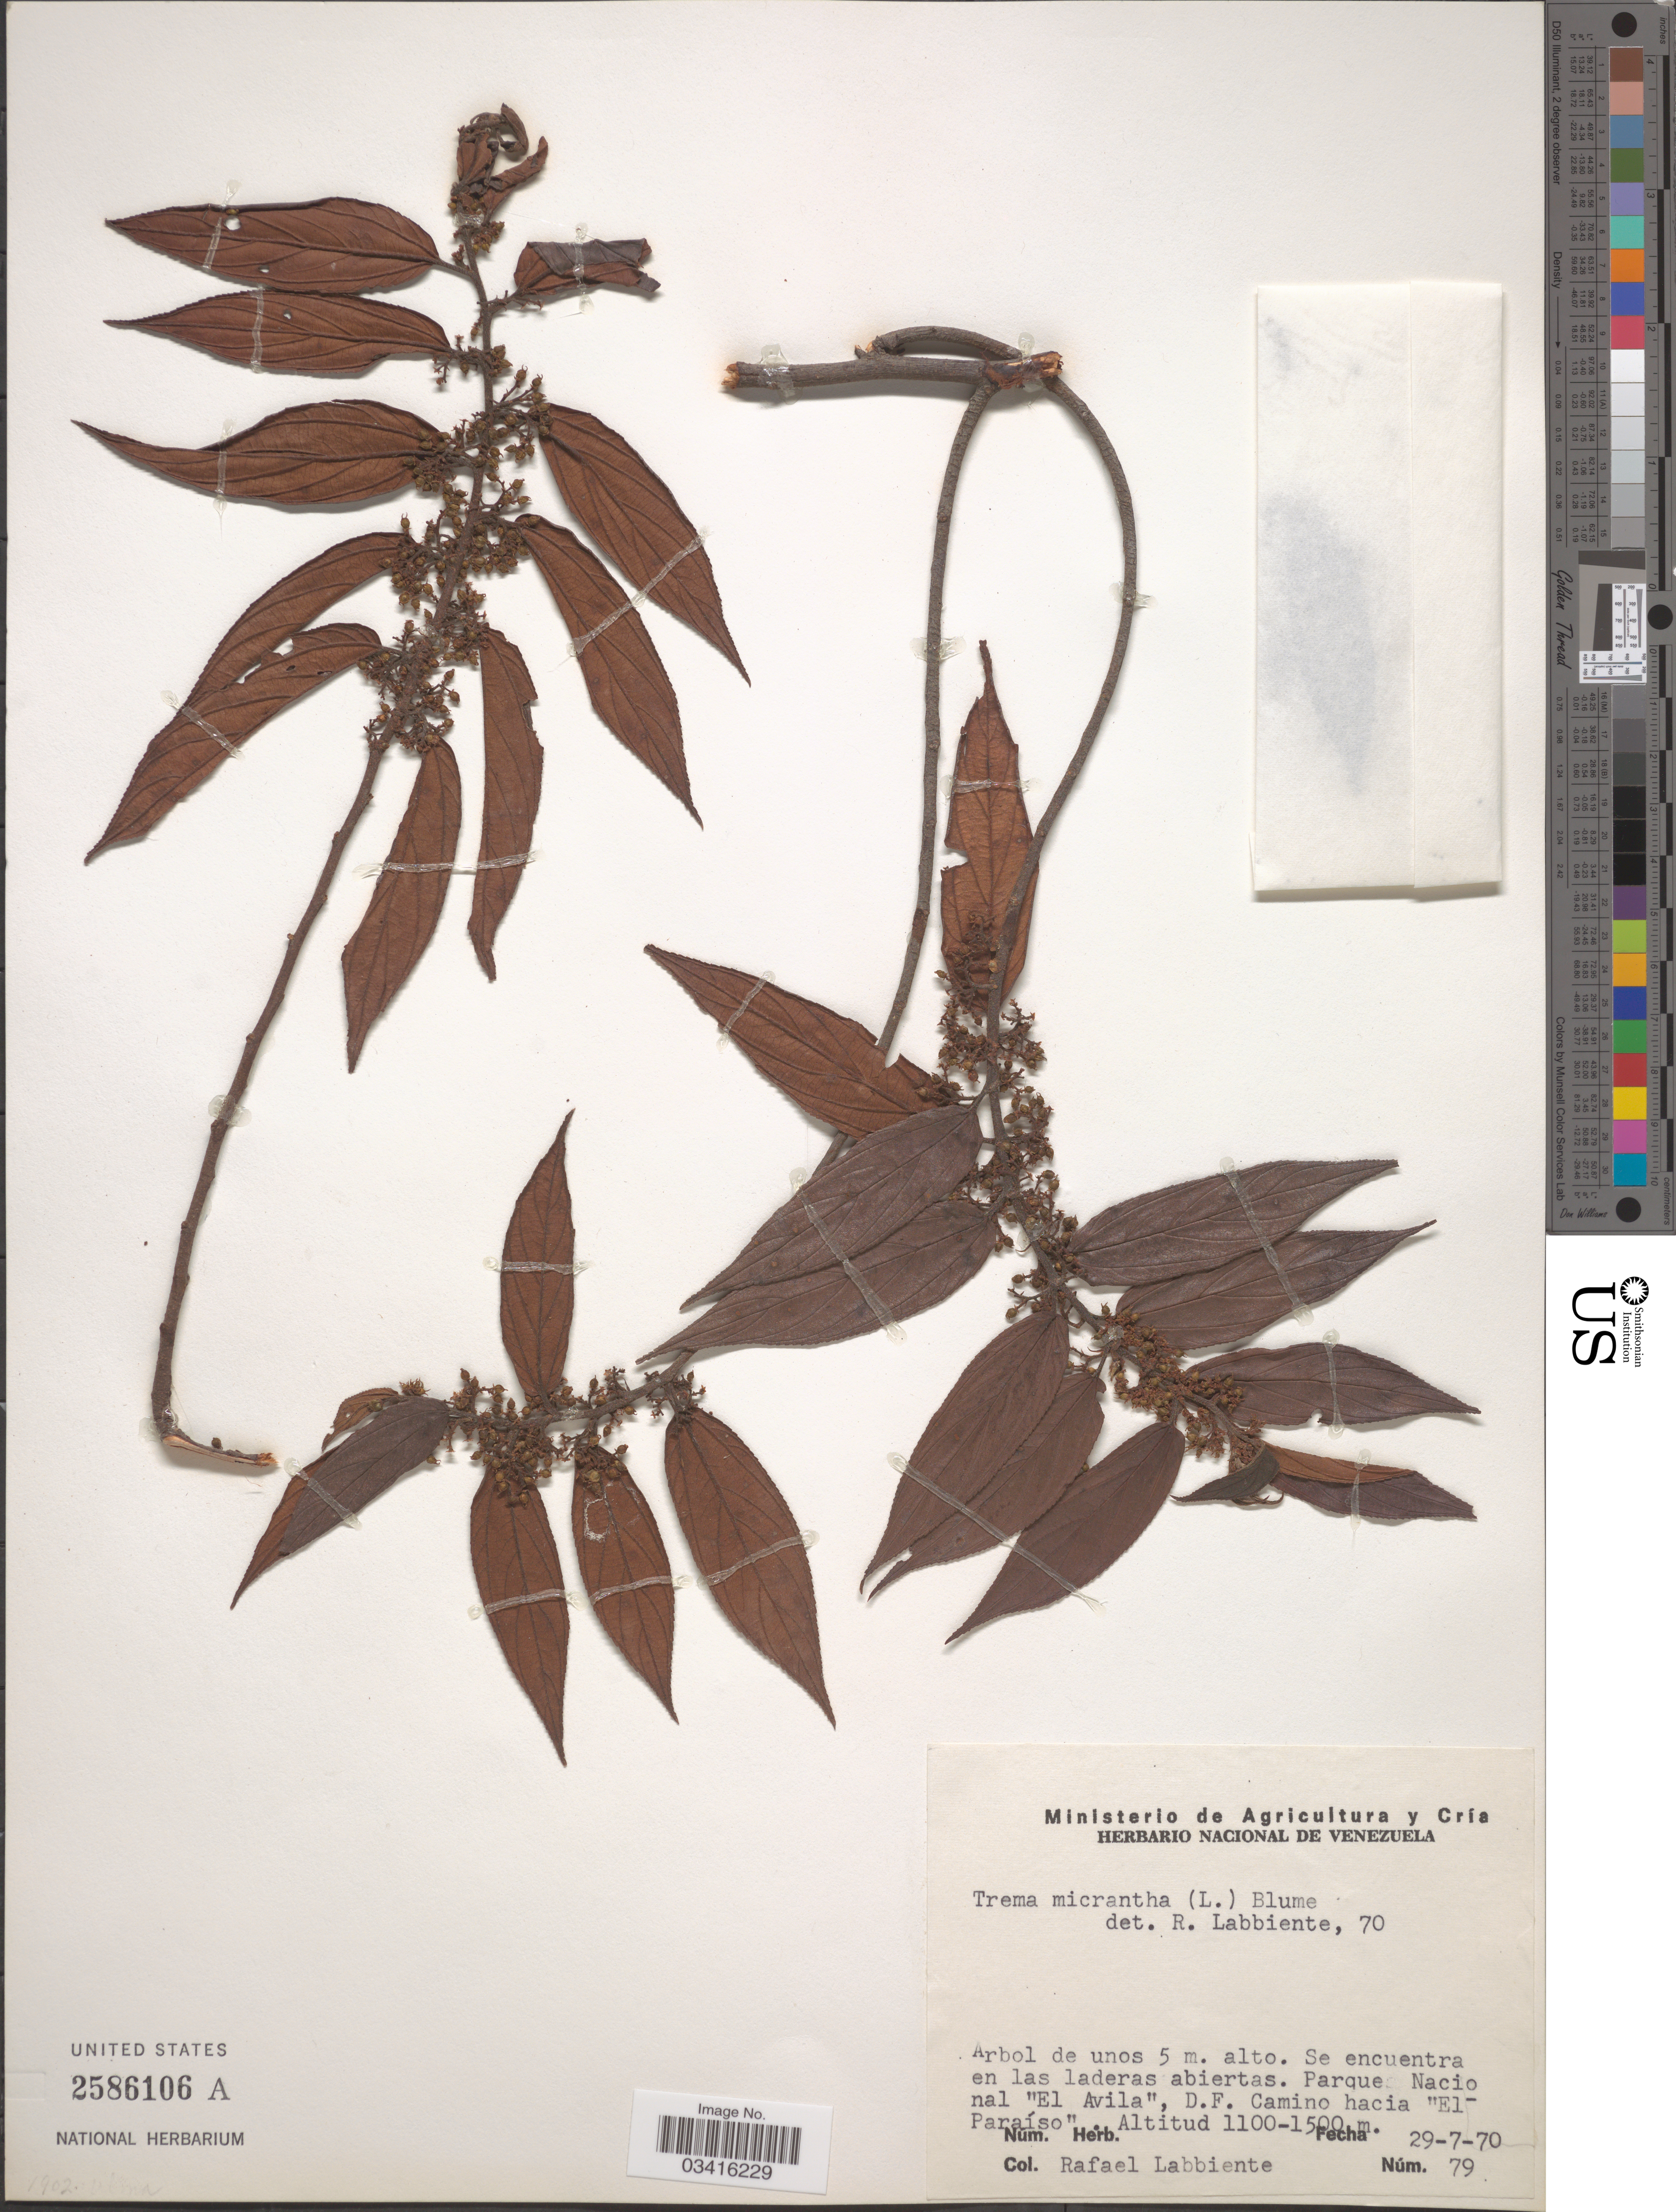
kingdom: Plantae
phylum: Tracheophyta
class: Magnoliopsida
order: Rosales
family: Cannabaceae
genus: Trema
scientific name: Trema micranthum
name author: (L.) Blume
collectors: R. Labbiente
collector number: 79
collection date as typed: Transcribed d/m/y: 29/7/70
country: Venezuela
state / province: Miranda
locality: Parque Nacional "El Avila", D.F. Camino hacia "El-Paraíso".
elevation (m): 1100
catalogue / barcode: US 2586106A